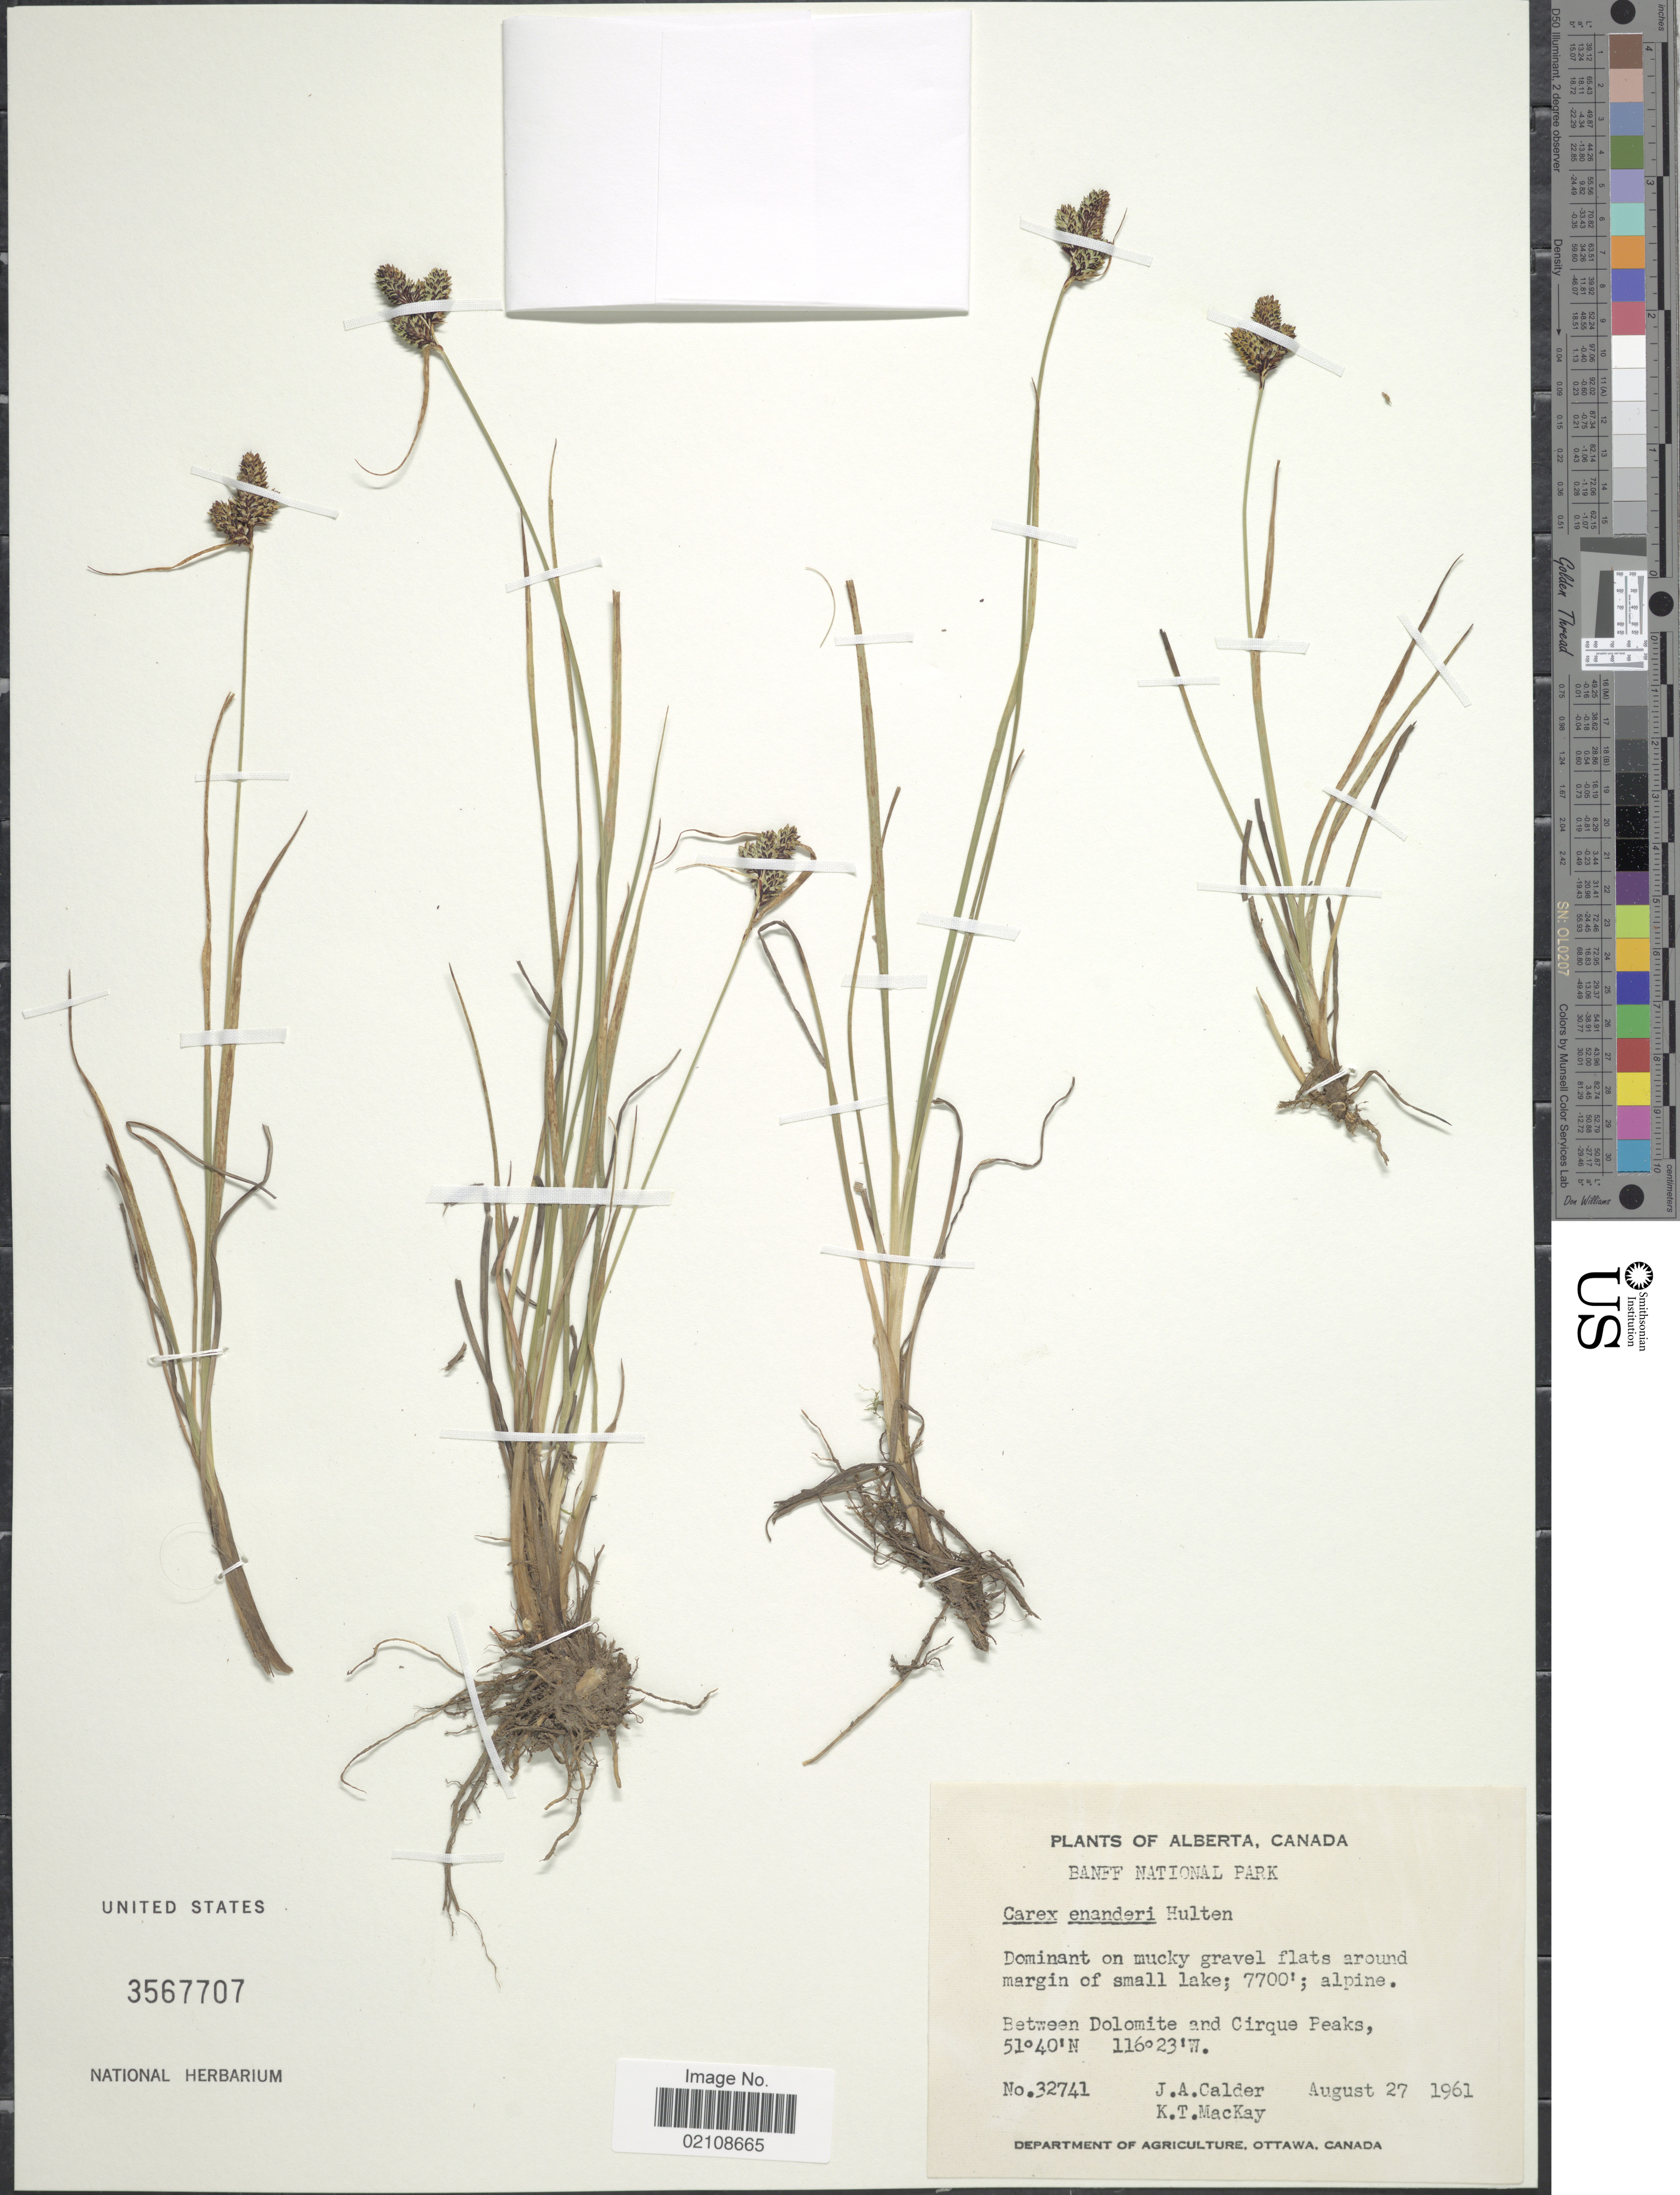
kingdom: Plantae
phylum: Tracheophyta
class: Liliopsida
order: Poales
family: Cyperaceae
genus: Carex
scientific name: Carex enanderi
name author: Hultén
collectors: J. A. Calder & K. T. Mackay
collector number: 32741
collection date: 1961-08-27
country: Canada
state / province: Alberta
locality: Banff National Park, alpine, Between Dolomite and Cirque Peaks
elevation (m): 2347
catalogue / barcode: US 3567707